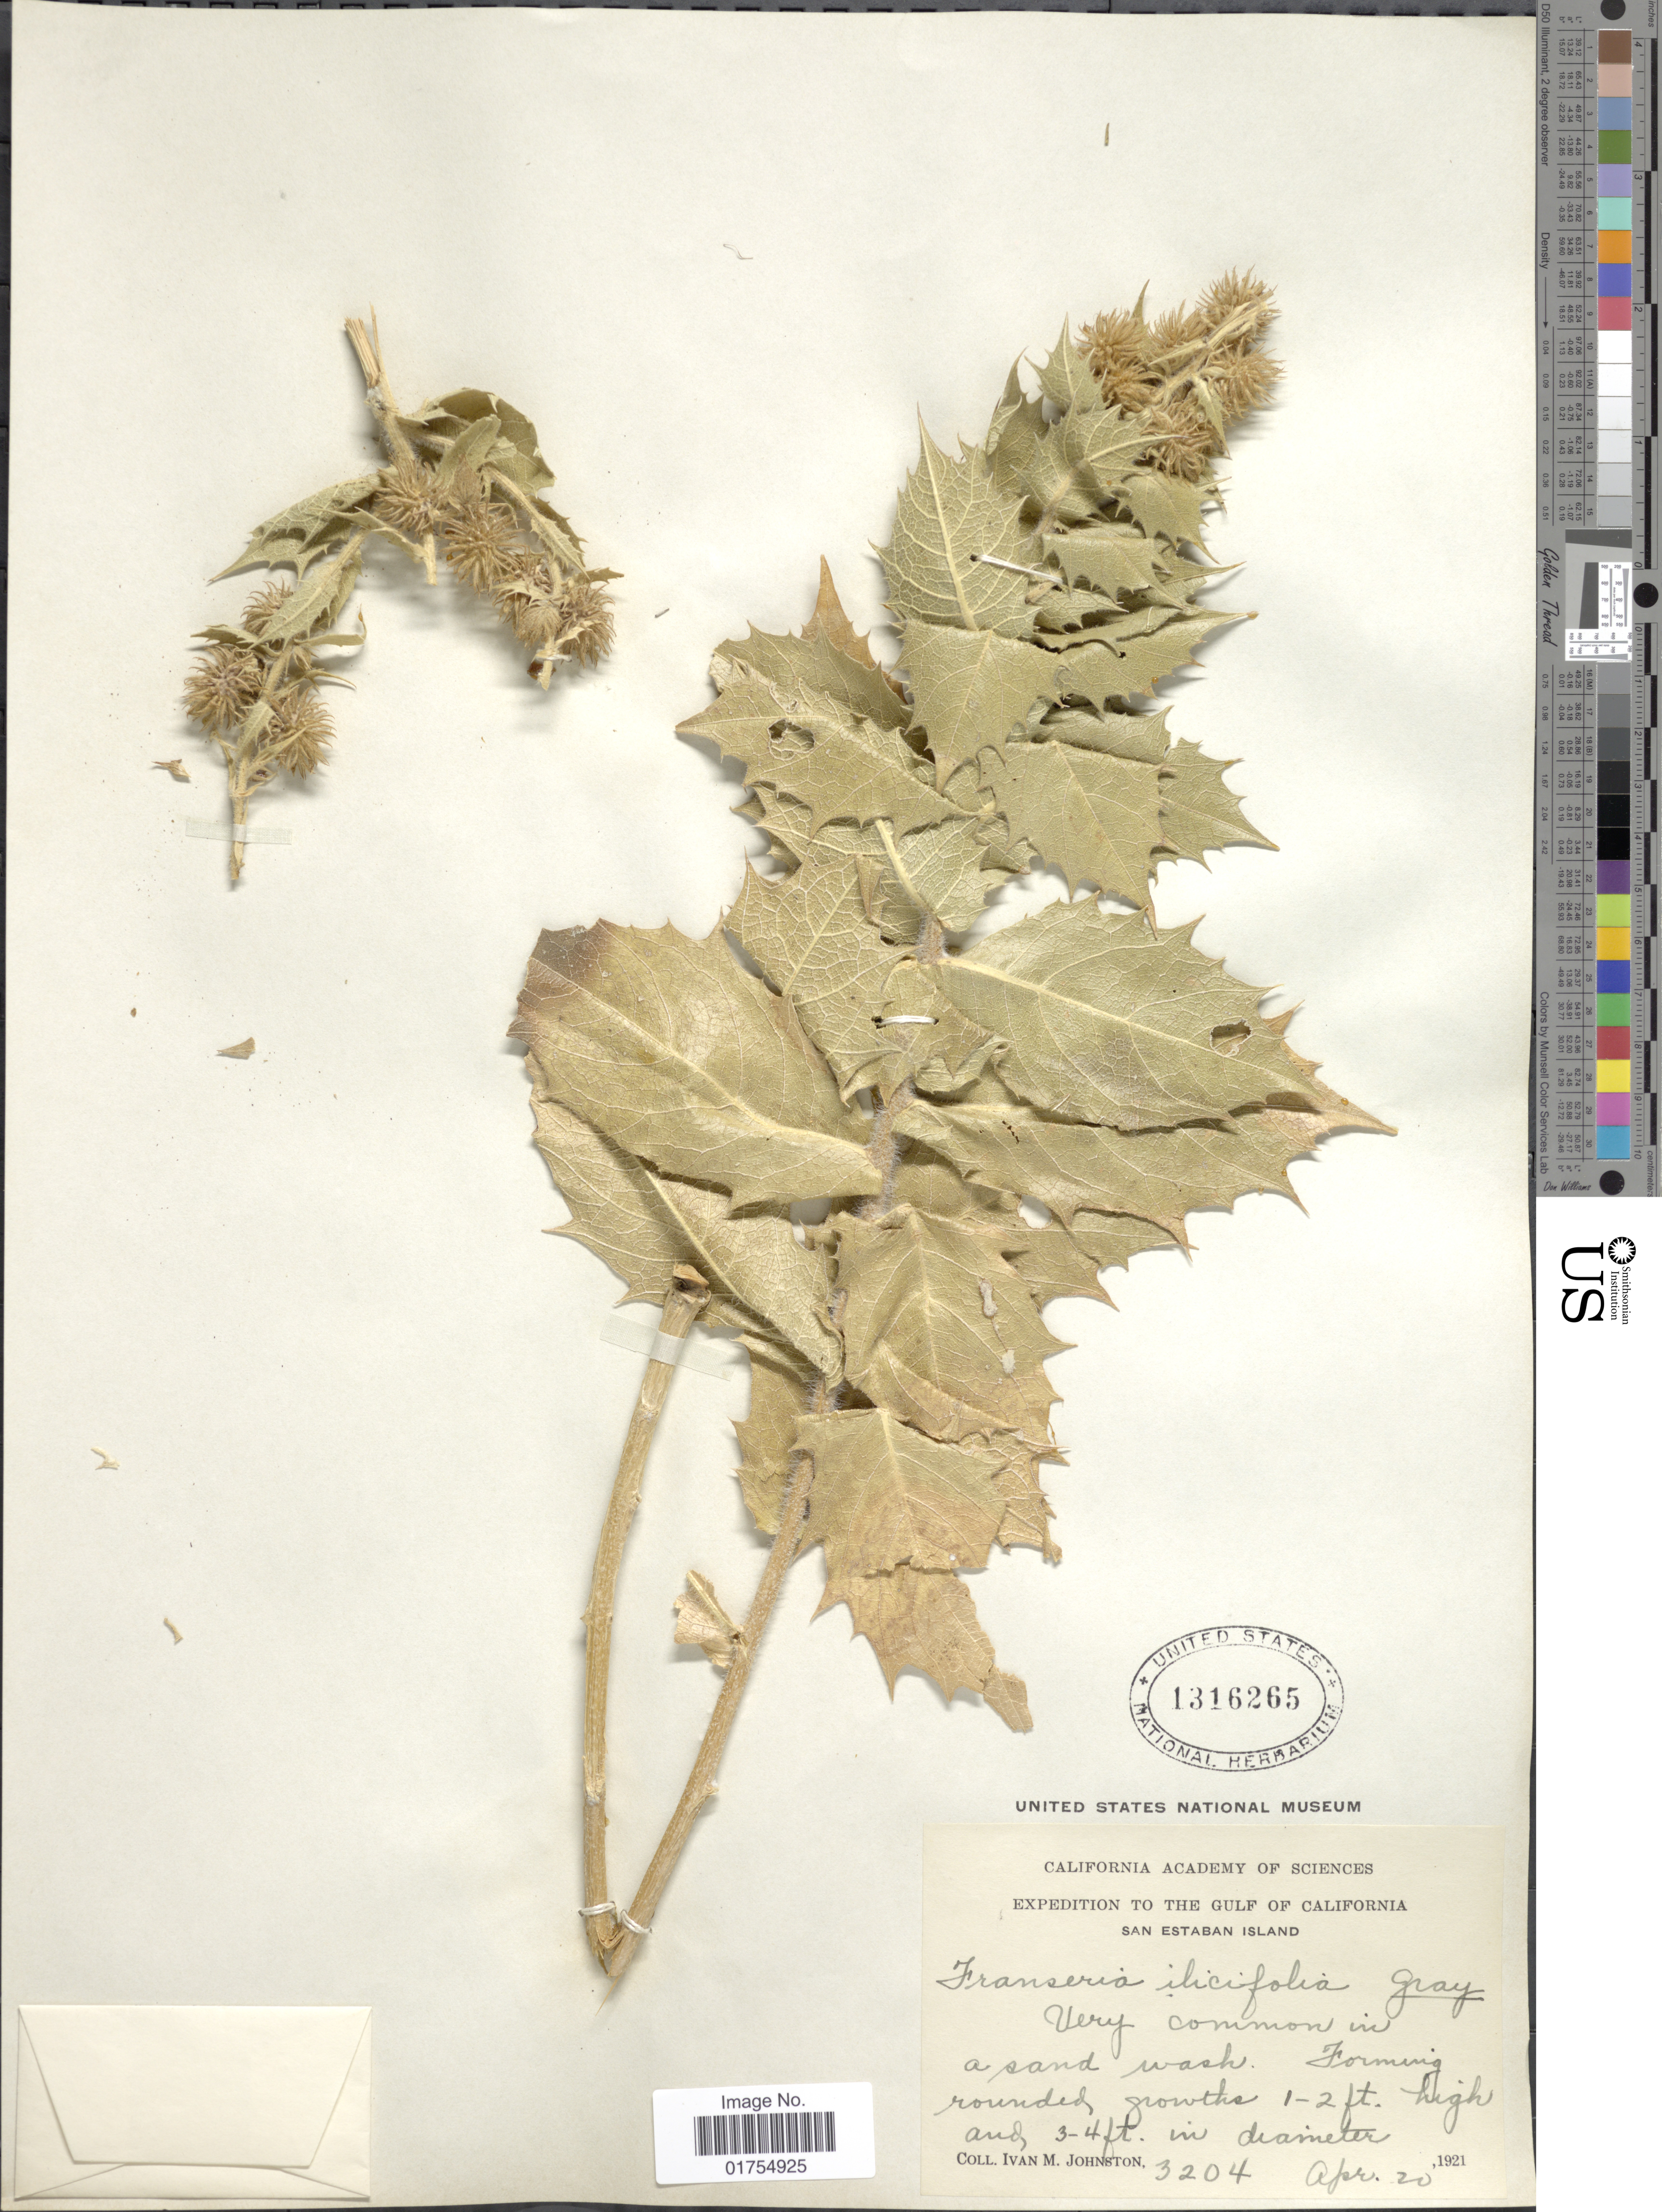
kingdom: Plantae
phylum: Tracheophyta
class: Magnoliopsida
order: Asterales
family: Asteraceae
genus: Franseria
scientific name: Franseria ilicifolia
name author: A. Gray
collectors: I.M. Johnston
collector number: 3204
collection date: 1920-04-20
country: Mexico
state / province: Sonora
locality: The Gulf of California. San Esteban Island.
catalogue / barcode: US 1316265